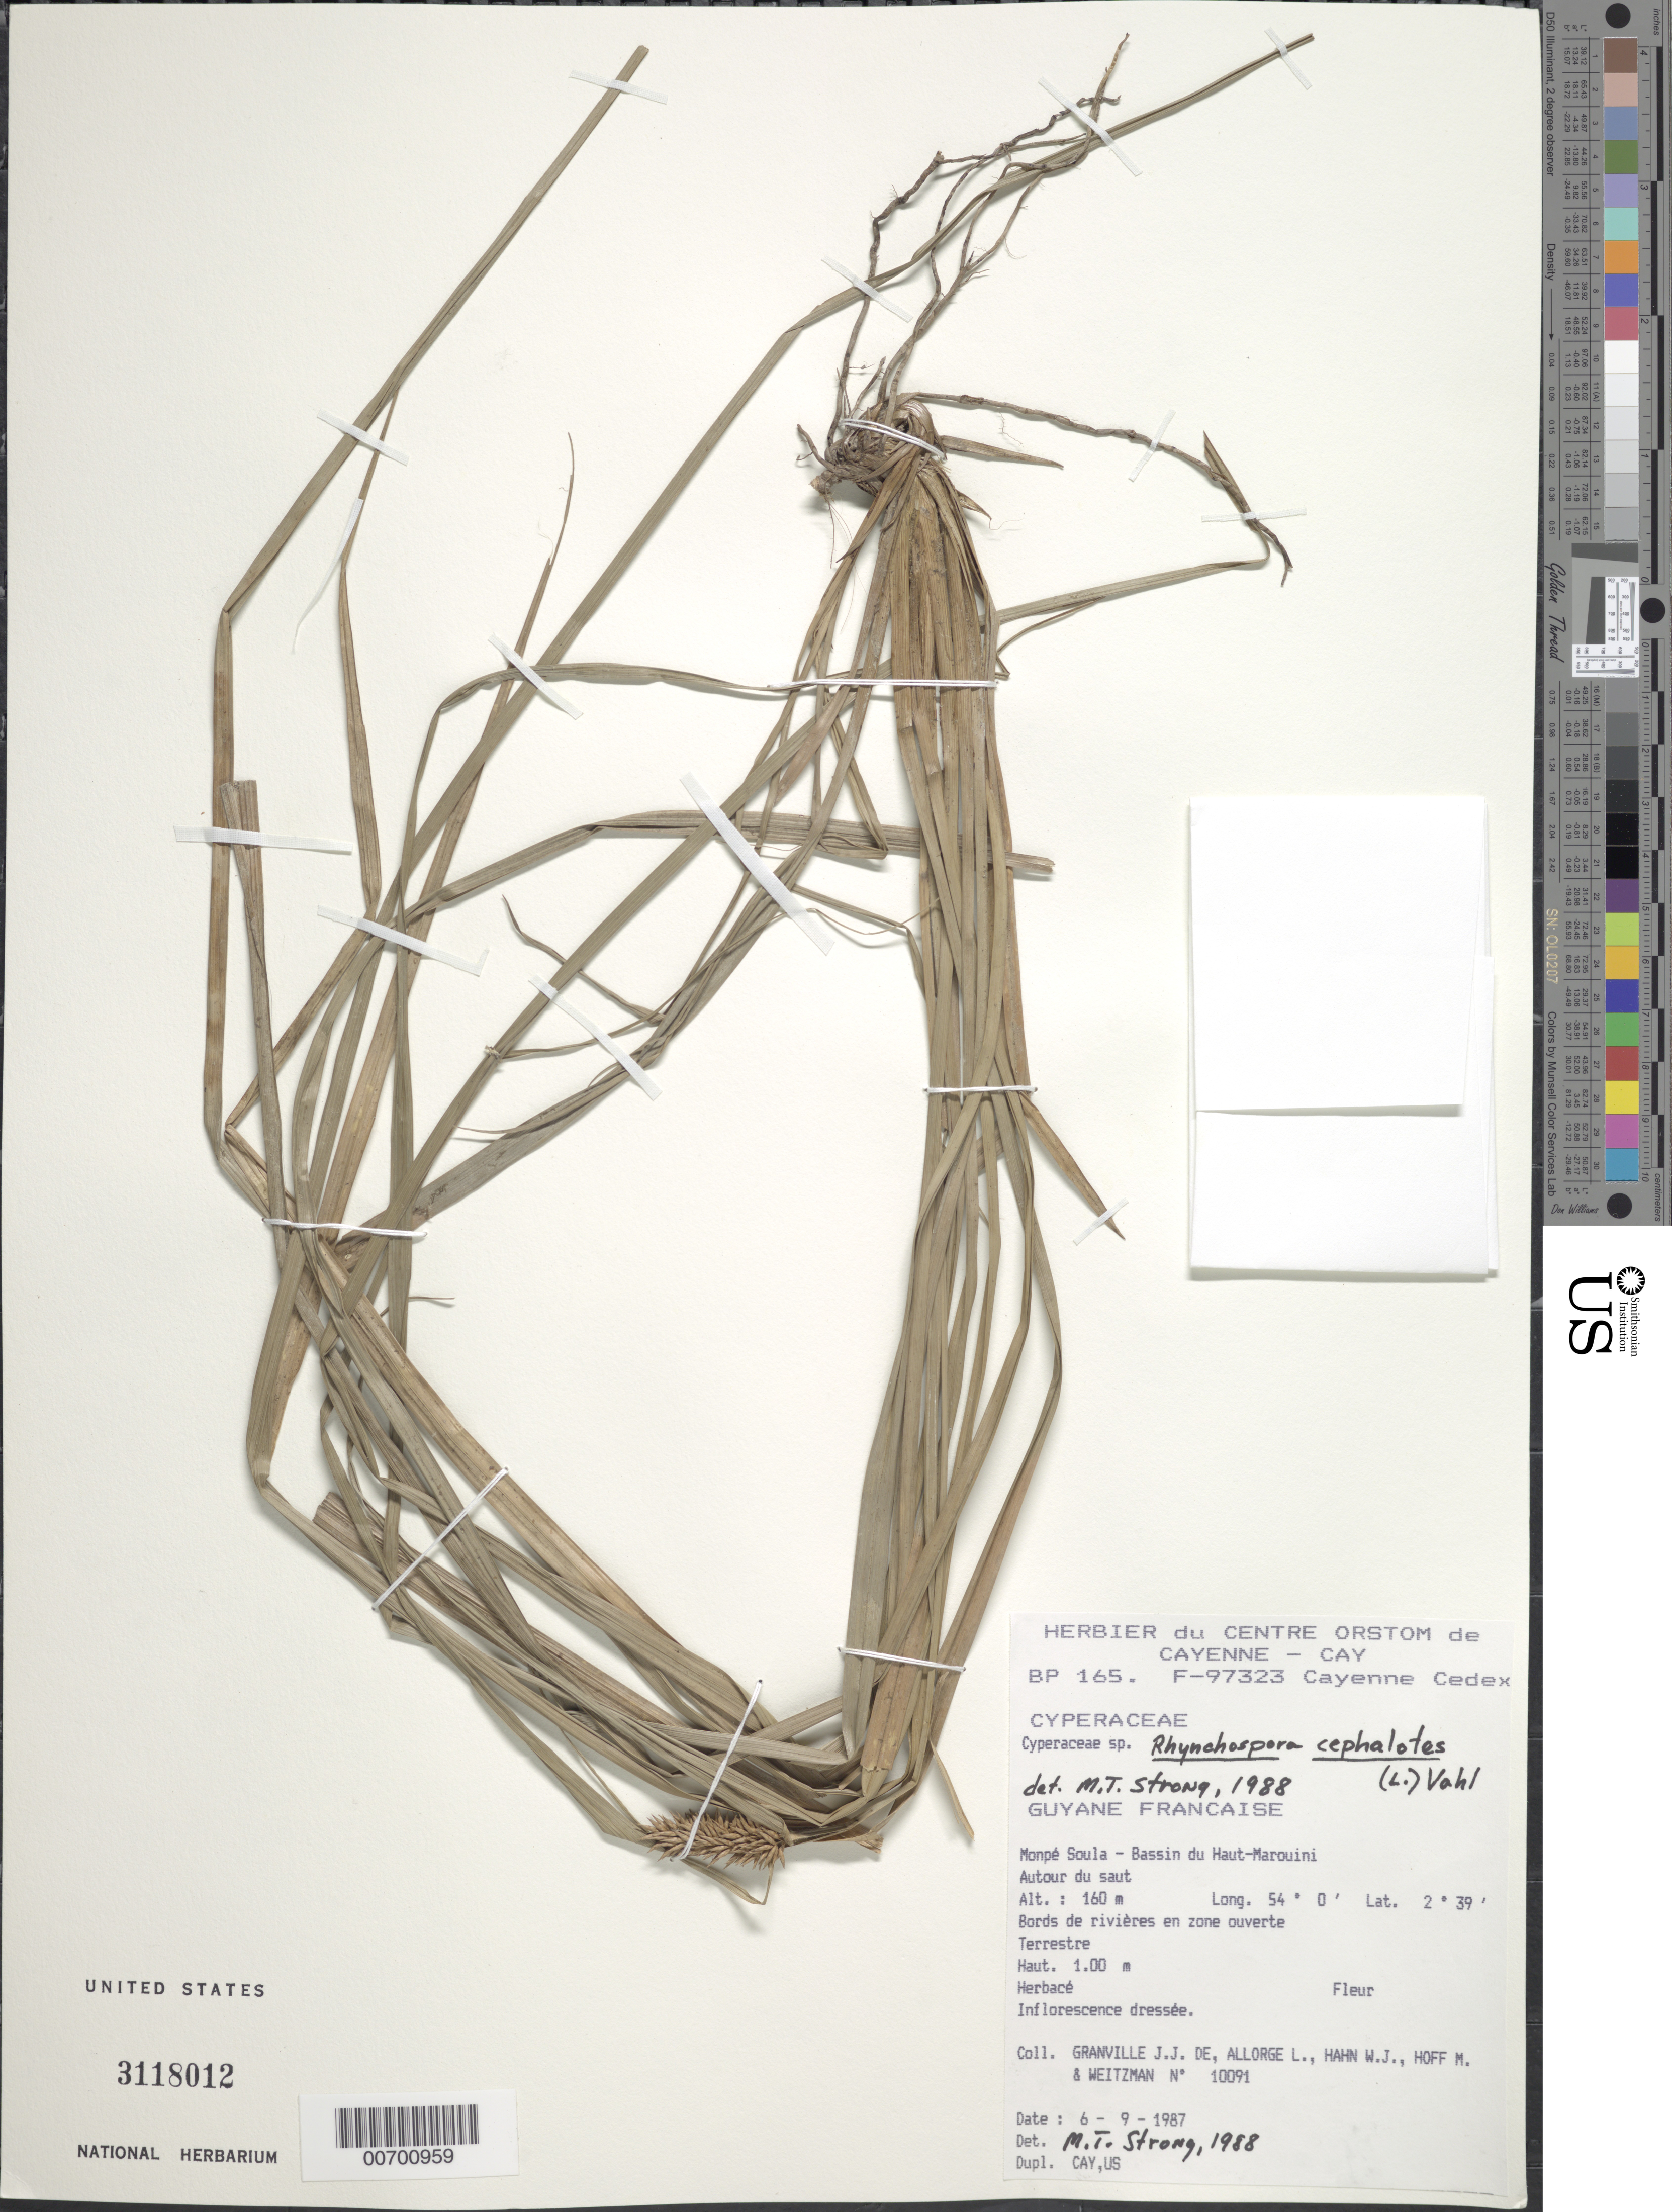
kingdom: Plantae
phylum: Tracheophyta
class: Liliopsida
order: Poales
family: Cyperaceae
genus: Rhynchospora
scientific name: Rhynchospora cephalotes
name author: (L.) Vahl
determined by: Strong, M. T., (US), Smithsonian Institution - National Museum of Natural History (UNITED STATES)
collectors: J.-J. de Granville, L. Allorge, W. J. Hahn, M. Hoff & A. L. Weitzman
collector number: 10091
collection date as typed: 6-Sep-87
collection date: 1987-09-06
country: French Guiana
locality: Monpé Soula, Bassin du Haut-Marouini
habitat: Along river, open area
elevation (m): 160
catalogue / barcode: US 3118021